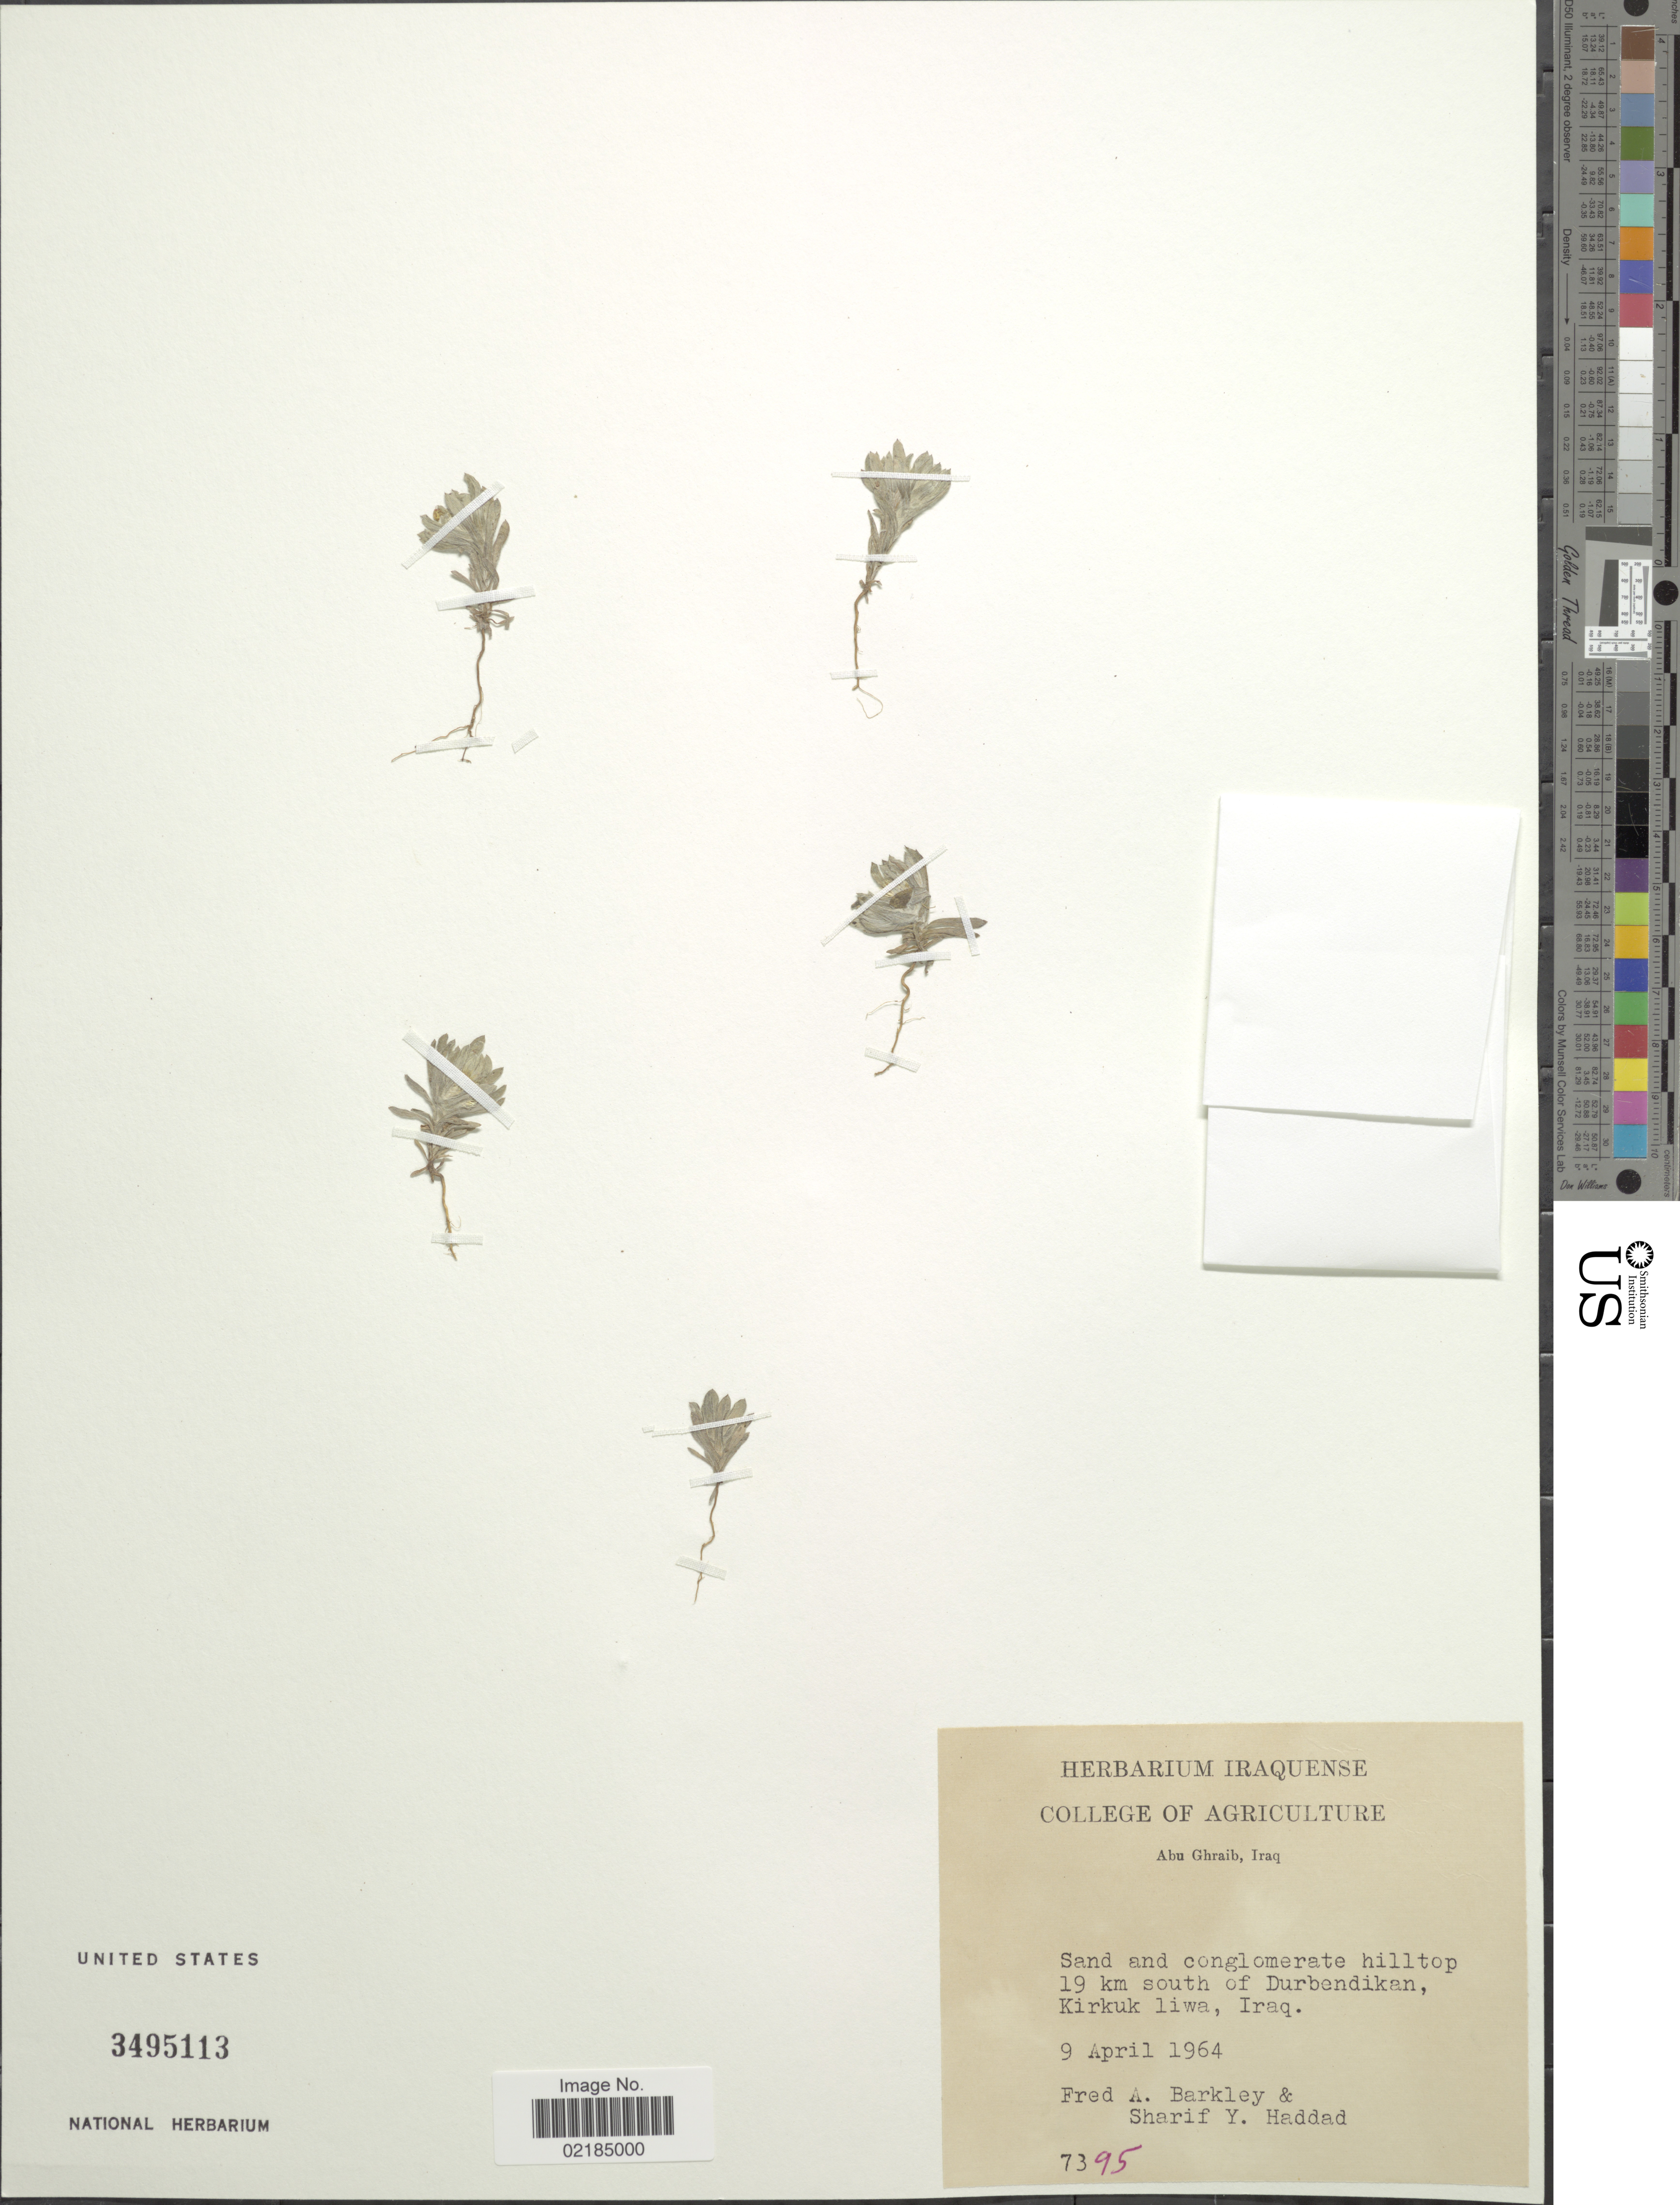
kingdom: Plantae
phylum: Tracheophyta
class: Magnoliopsida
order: Asterales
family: Asteraceae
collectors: F. A. Barkley & S. Haddad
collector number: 7395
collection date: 1964-04-09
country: Iraq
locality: Abu Ghrib, Iraq. Sand and conglomerate hilltop 19 km south of Durbendikan, Kirkuk liwa, Iraq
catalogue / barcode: US 3495113